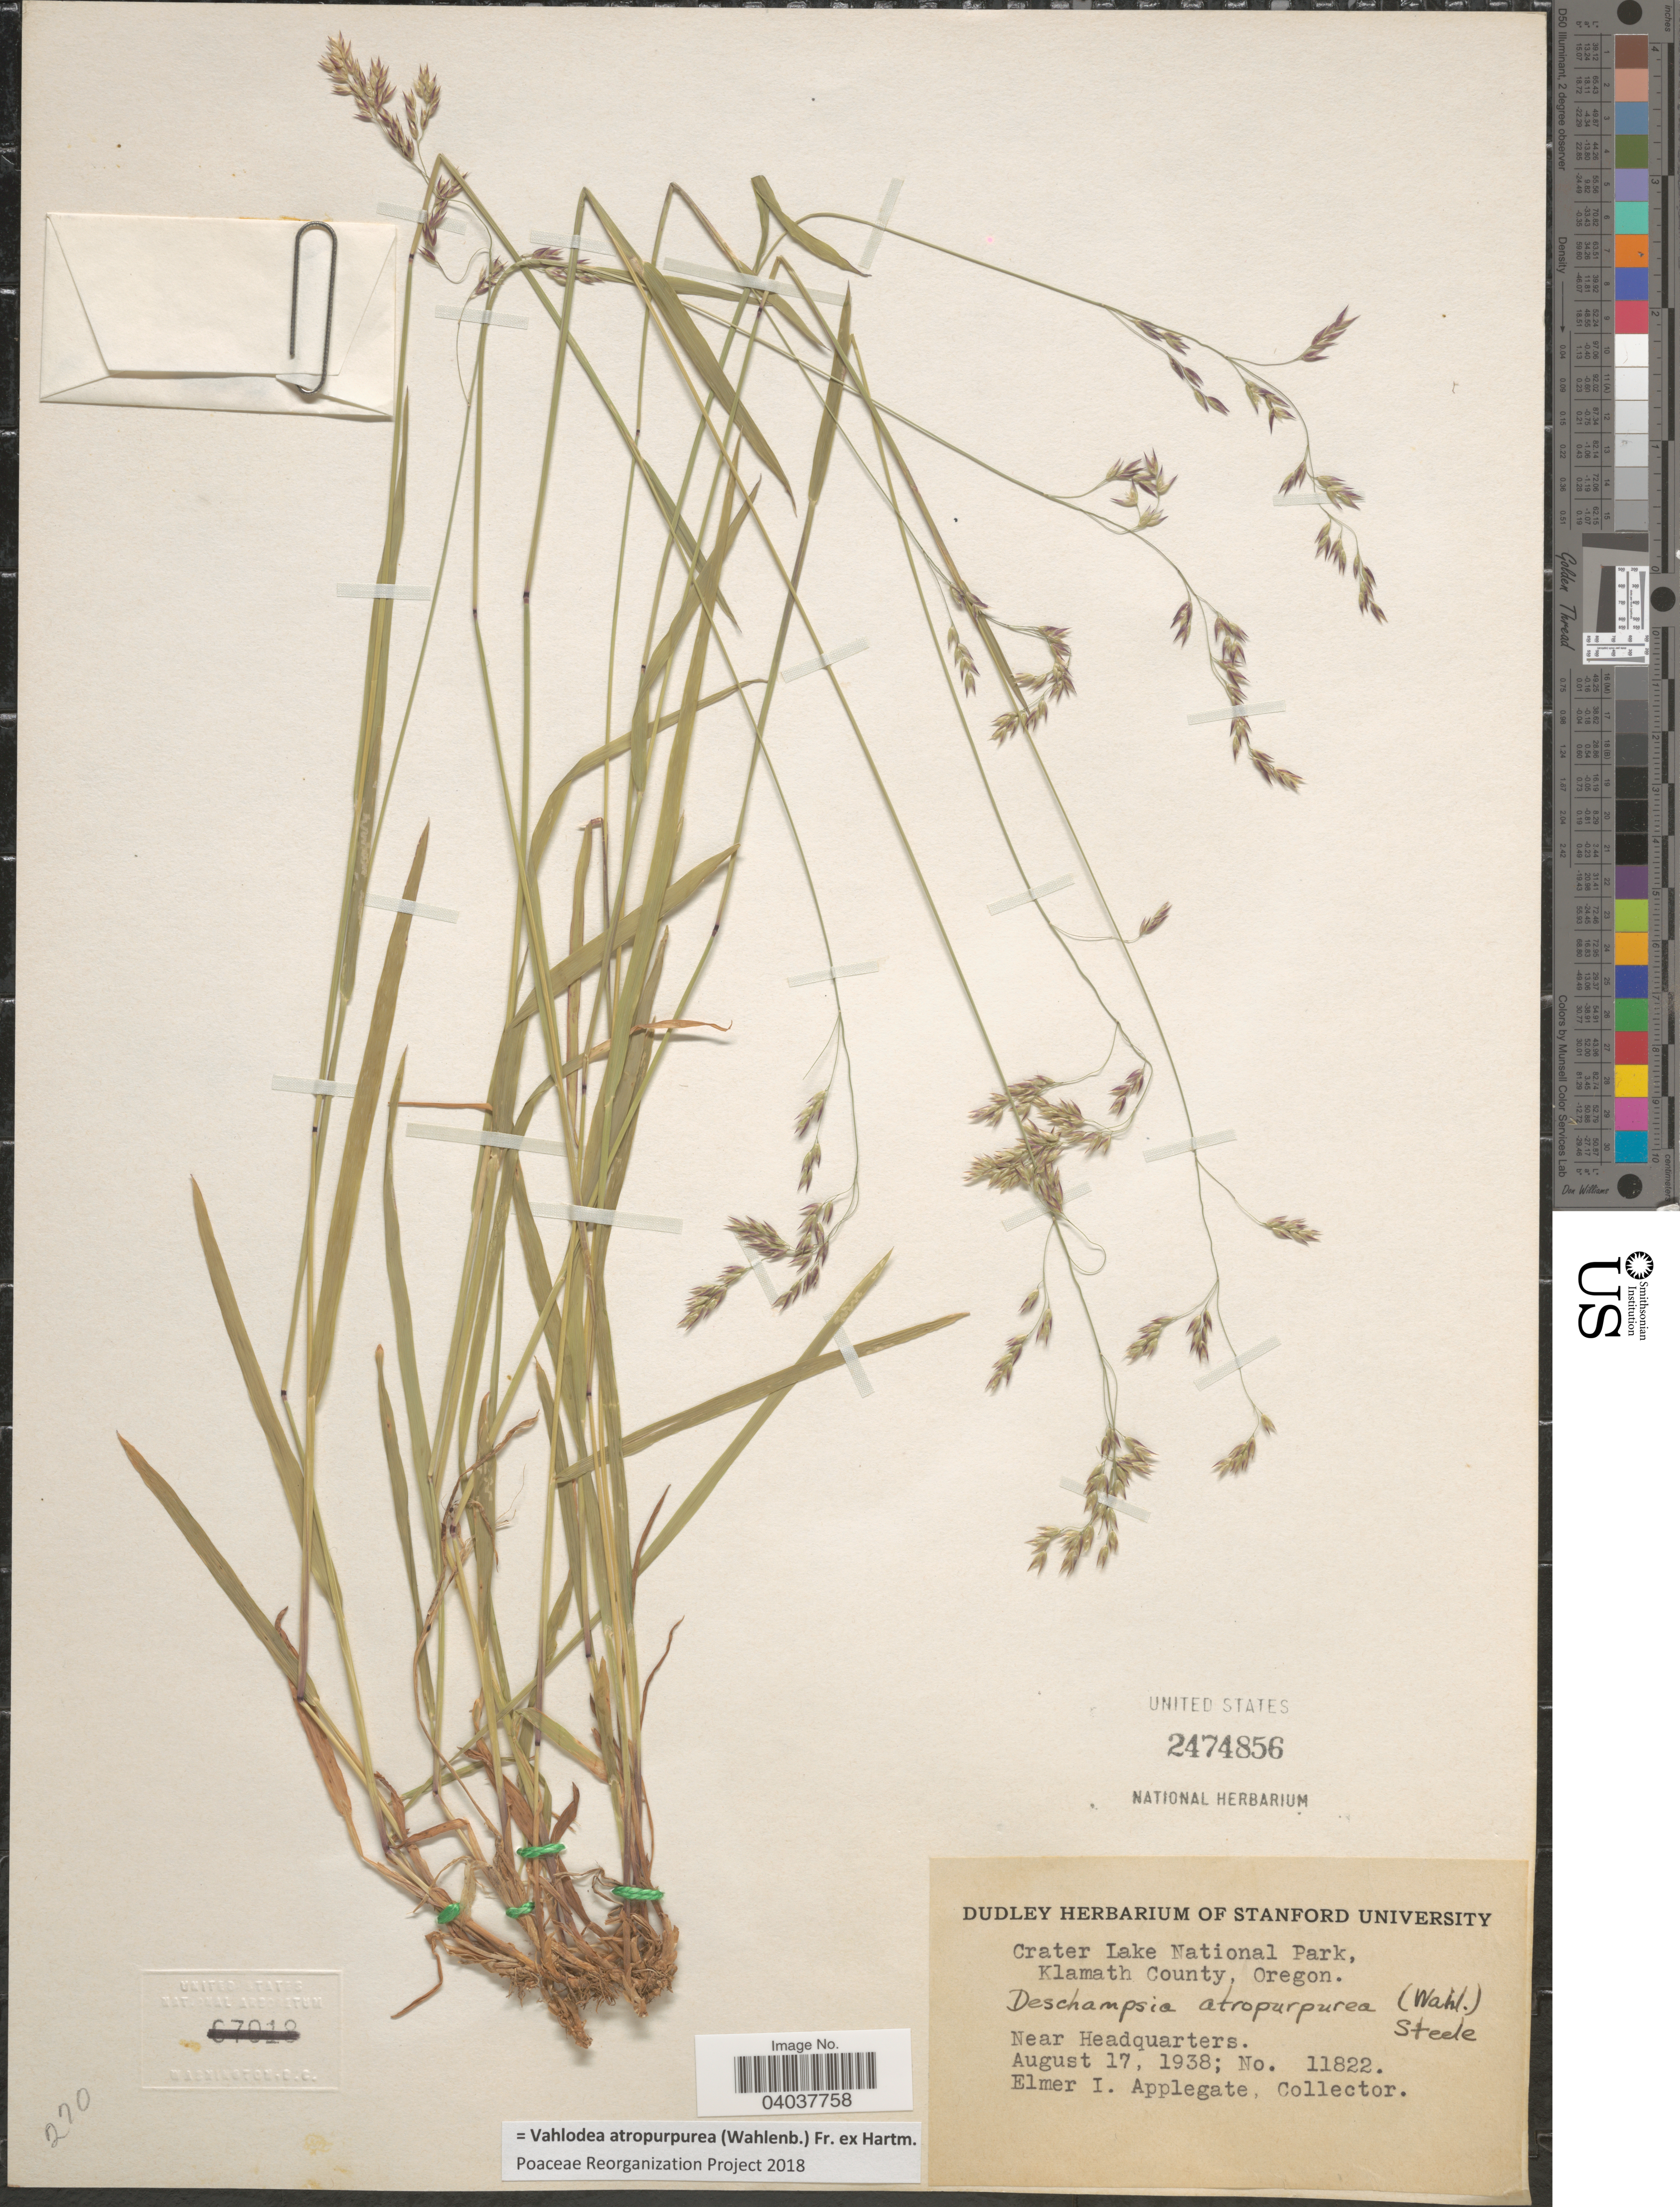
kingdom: Plantae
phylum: Tracheophyta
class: Liliopsida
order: Poales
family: Poaceae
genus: Vahlodea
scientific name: Vahlodea atropurpurea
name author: (Wahlenb.) Fr. ex Hartm.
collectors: E. I. Applegate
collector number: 11822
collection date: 1938-08-17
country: United States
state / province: Oregon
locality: Crater Lake National Park, Klamath County. Near Headquarters.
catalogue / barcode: US 2474856